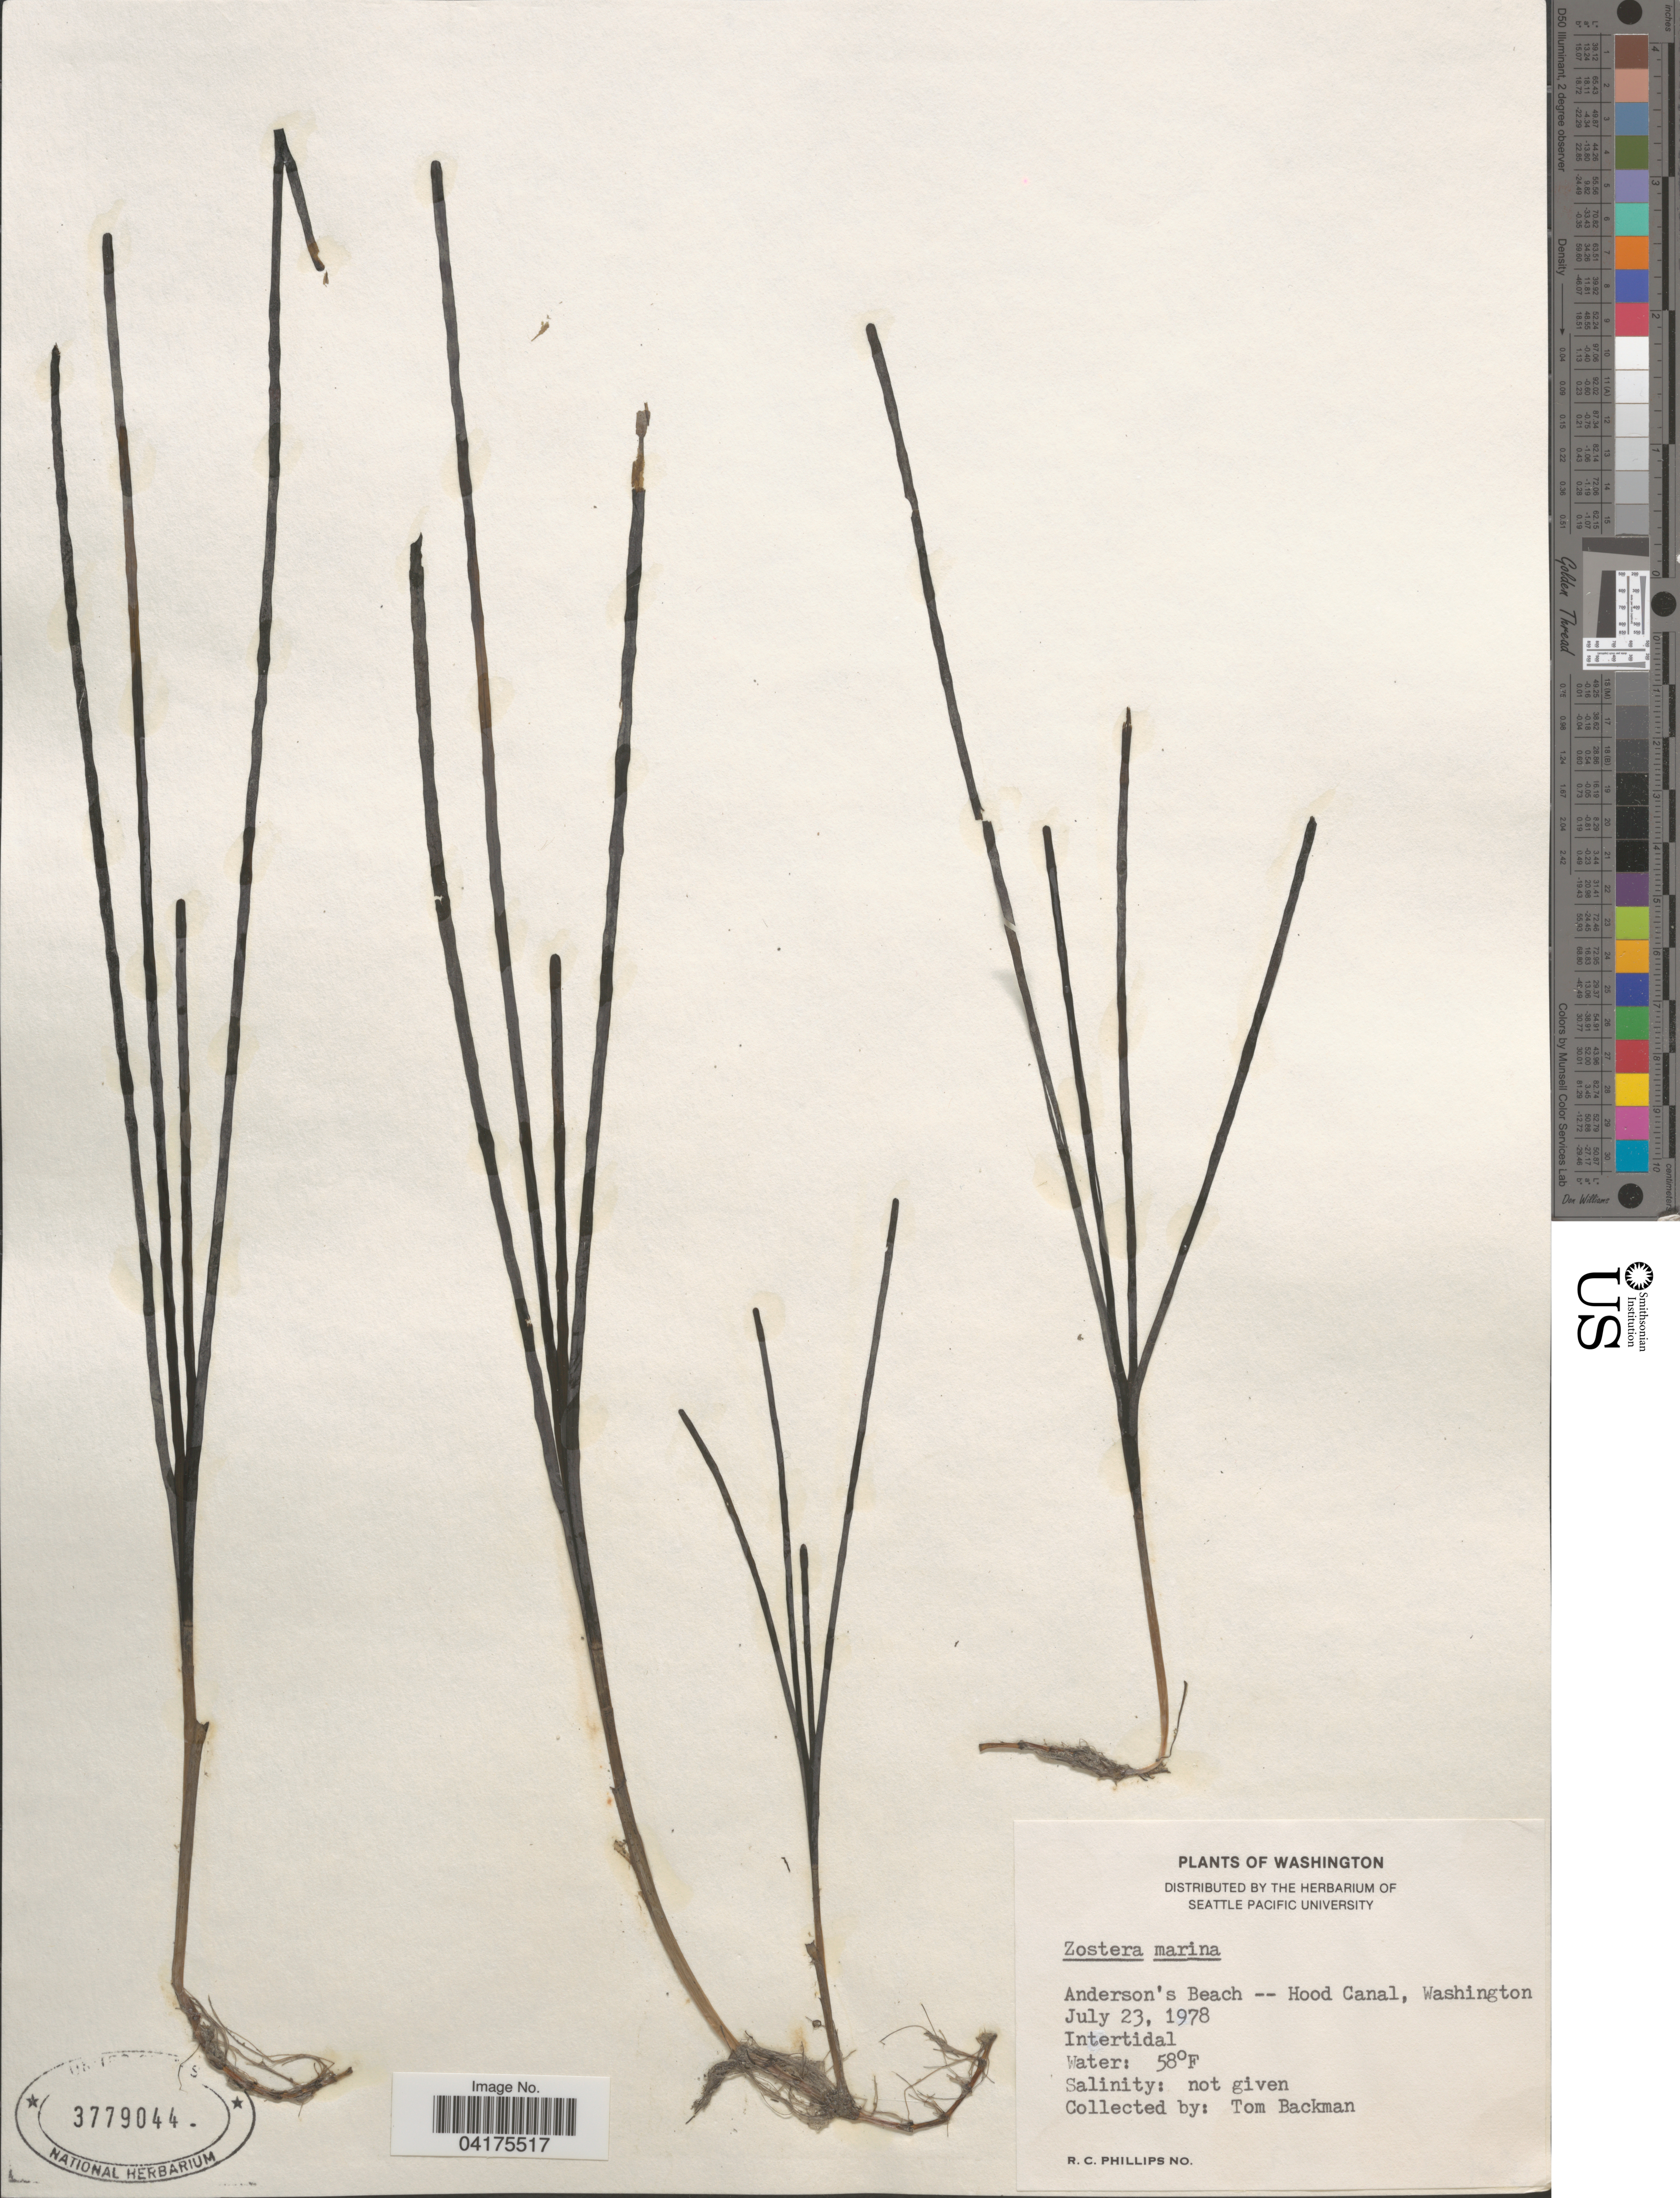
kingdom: Plantae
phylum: Tracheophyta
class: Liliopsida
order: Alismatales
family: Zosteraceae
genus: Zostera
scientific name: Zostera marina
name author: L.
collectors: T. Backman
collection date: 1978-07-23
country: United States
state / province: Washington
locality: Anderson's Beach -- Hood Canal.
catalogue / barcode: US 3779044